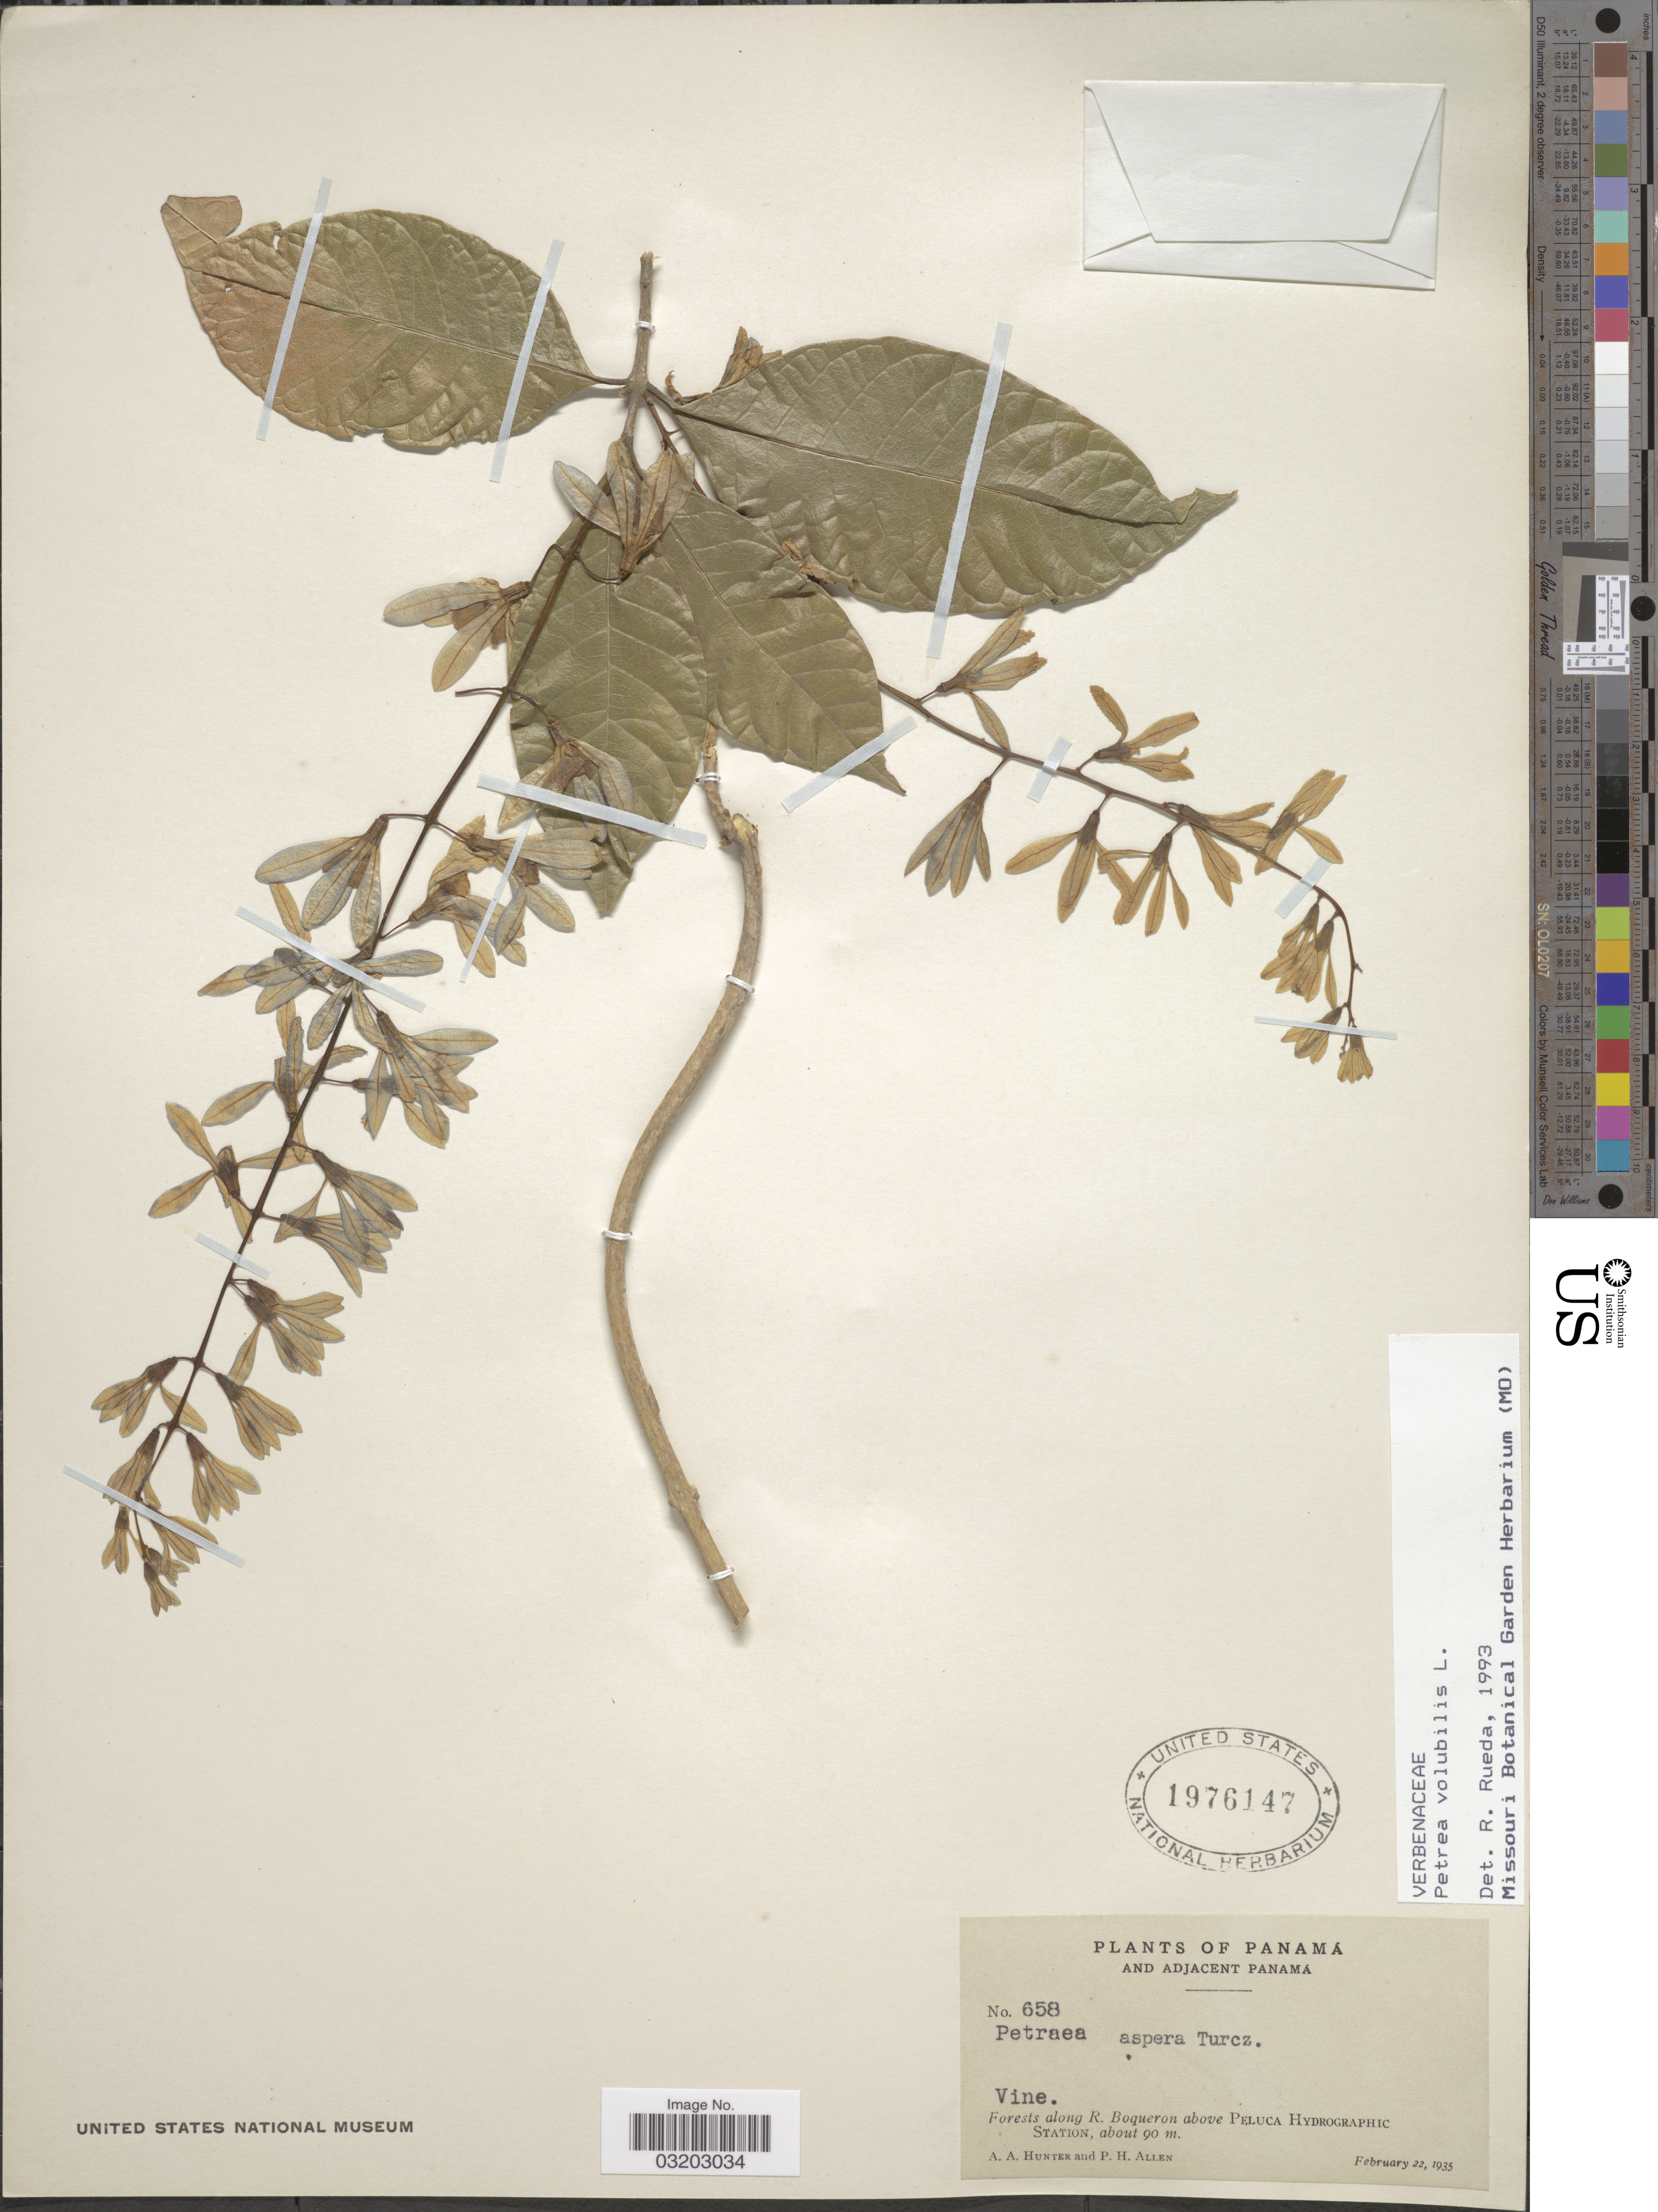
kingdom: Plantae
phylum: Tracheophyta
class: Magnoliopsida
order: Lamiales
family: Verbenaceae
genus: Petrea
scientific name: Petrea volubilis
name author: L.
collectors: A. Hunter & P. H. Allen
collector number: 658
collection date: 1935-02-22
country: Panama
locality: Adjacent Panama, Forests along R. Boqueron above Peluca Hydrographic Station.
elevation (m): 90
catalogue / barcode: US 1976147